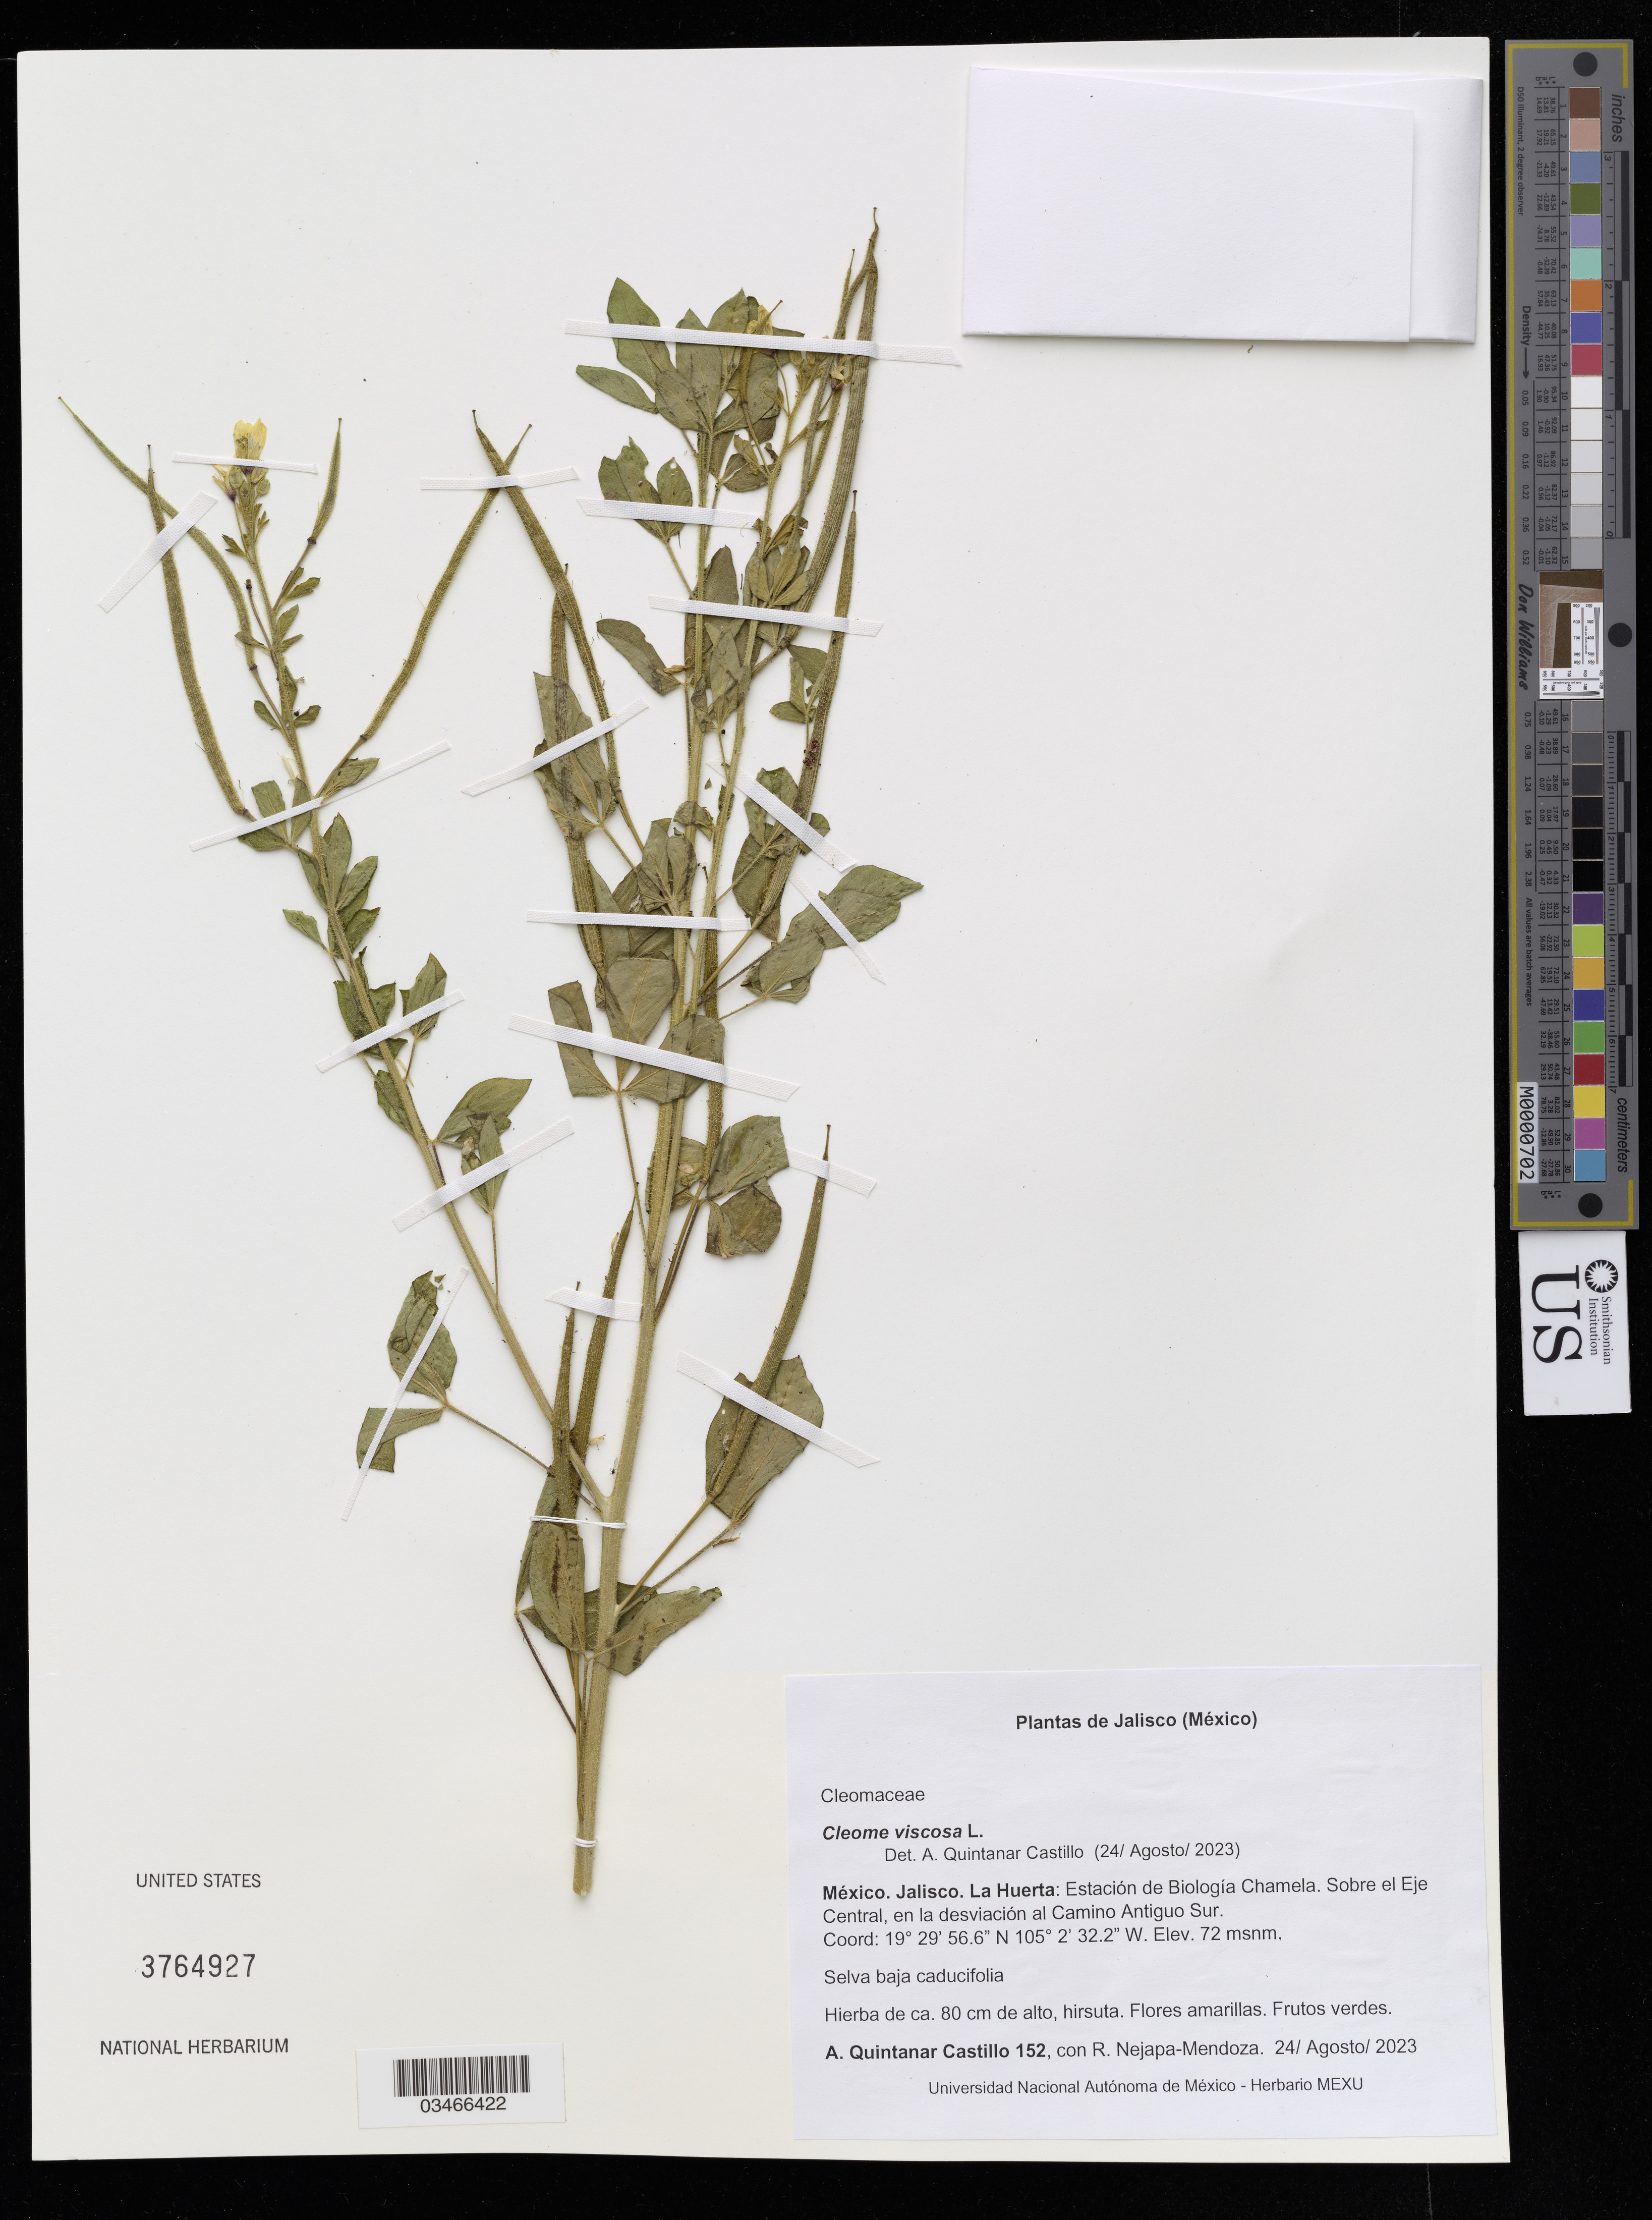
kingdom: Plantae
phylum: Tracheophyta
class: Magnoliopsida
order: Brassicales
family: Cleomaceae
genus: Cleome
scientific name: Cleome viscosa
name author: L.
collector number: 152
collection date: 2023-08-24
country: Mexico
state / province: Jalisco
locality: La Huerta: Estación de Biología Chamela. Sobre el Eje Central, en la desviación al Camino Antiguo Sur.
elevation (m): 72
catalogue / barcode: US 3764927